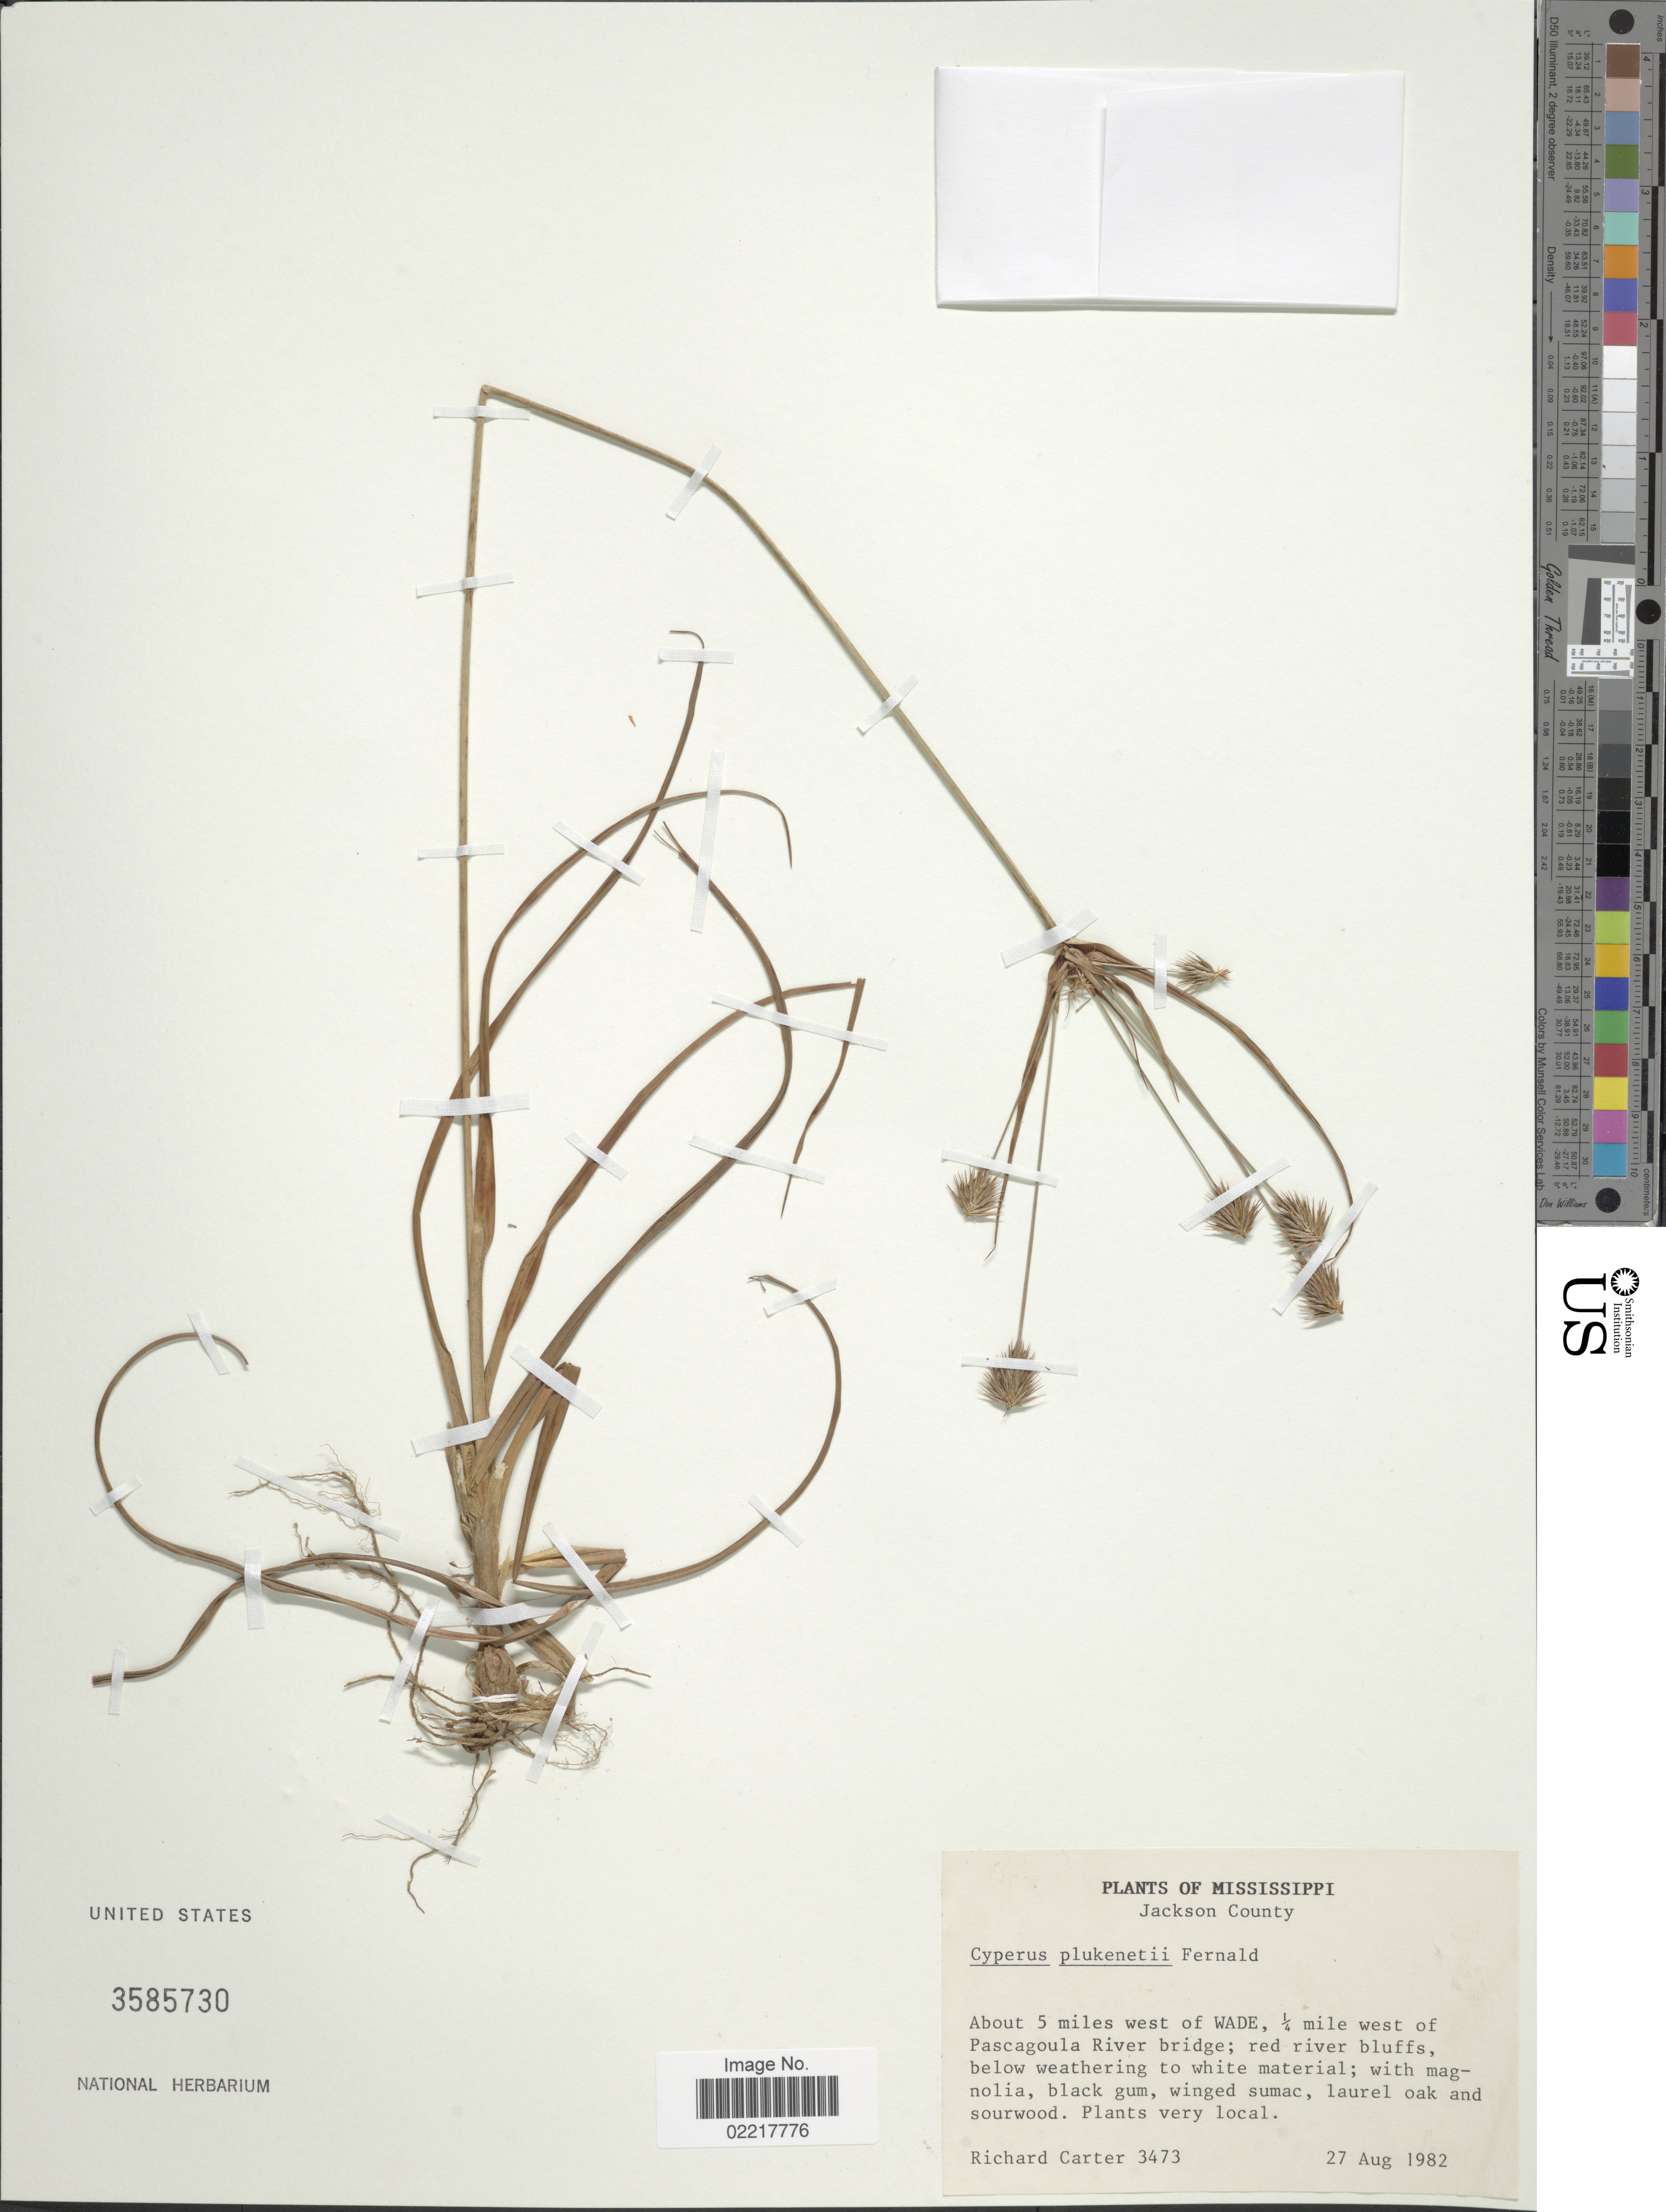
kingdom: Plantae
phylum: Tracheophyta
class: Liliopsida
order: Poales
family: Cyperaceae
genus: Cyperus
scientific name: Cyperus plukenetii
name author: Fernald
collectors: R. Carter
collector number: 3473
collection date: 1982-08-27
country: United States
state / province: Mississippi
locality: Jackson County. About 5 miles west of WADE, 1/4 mile west of Pascagoula River bridge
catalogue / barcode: US 3585730